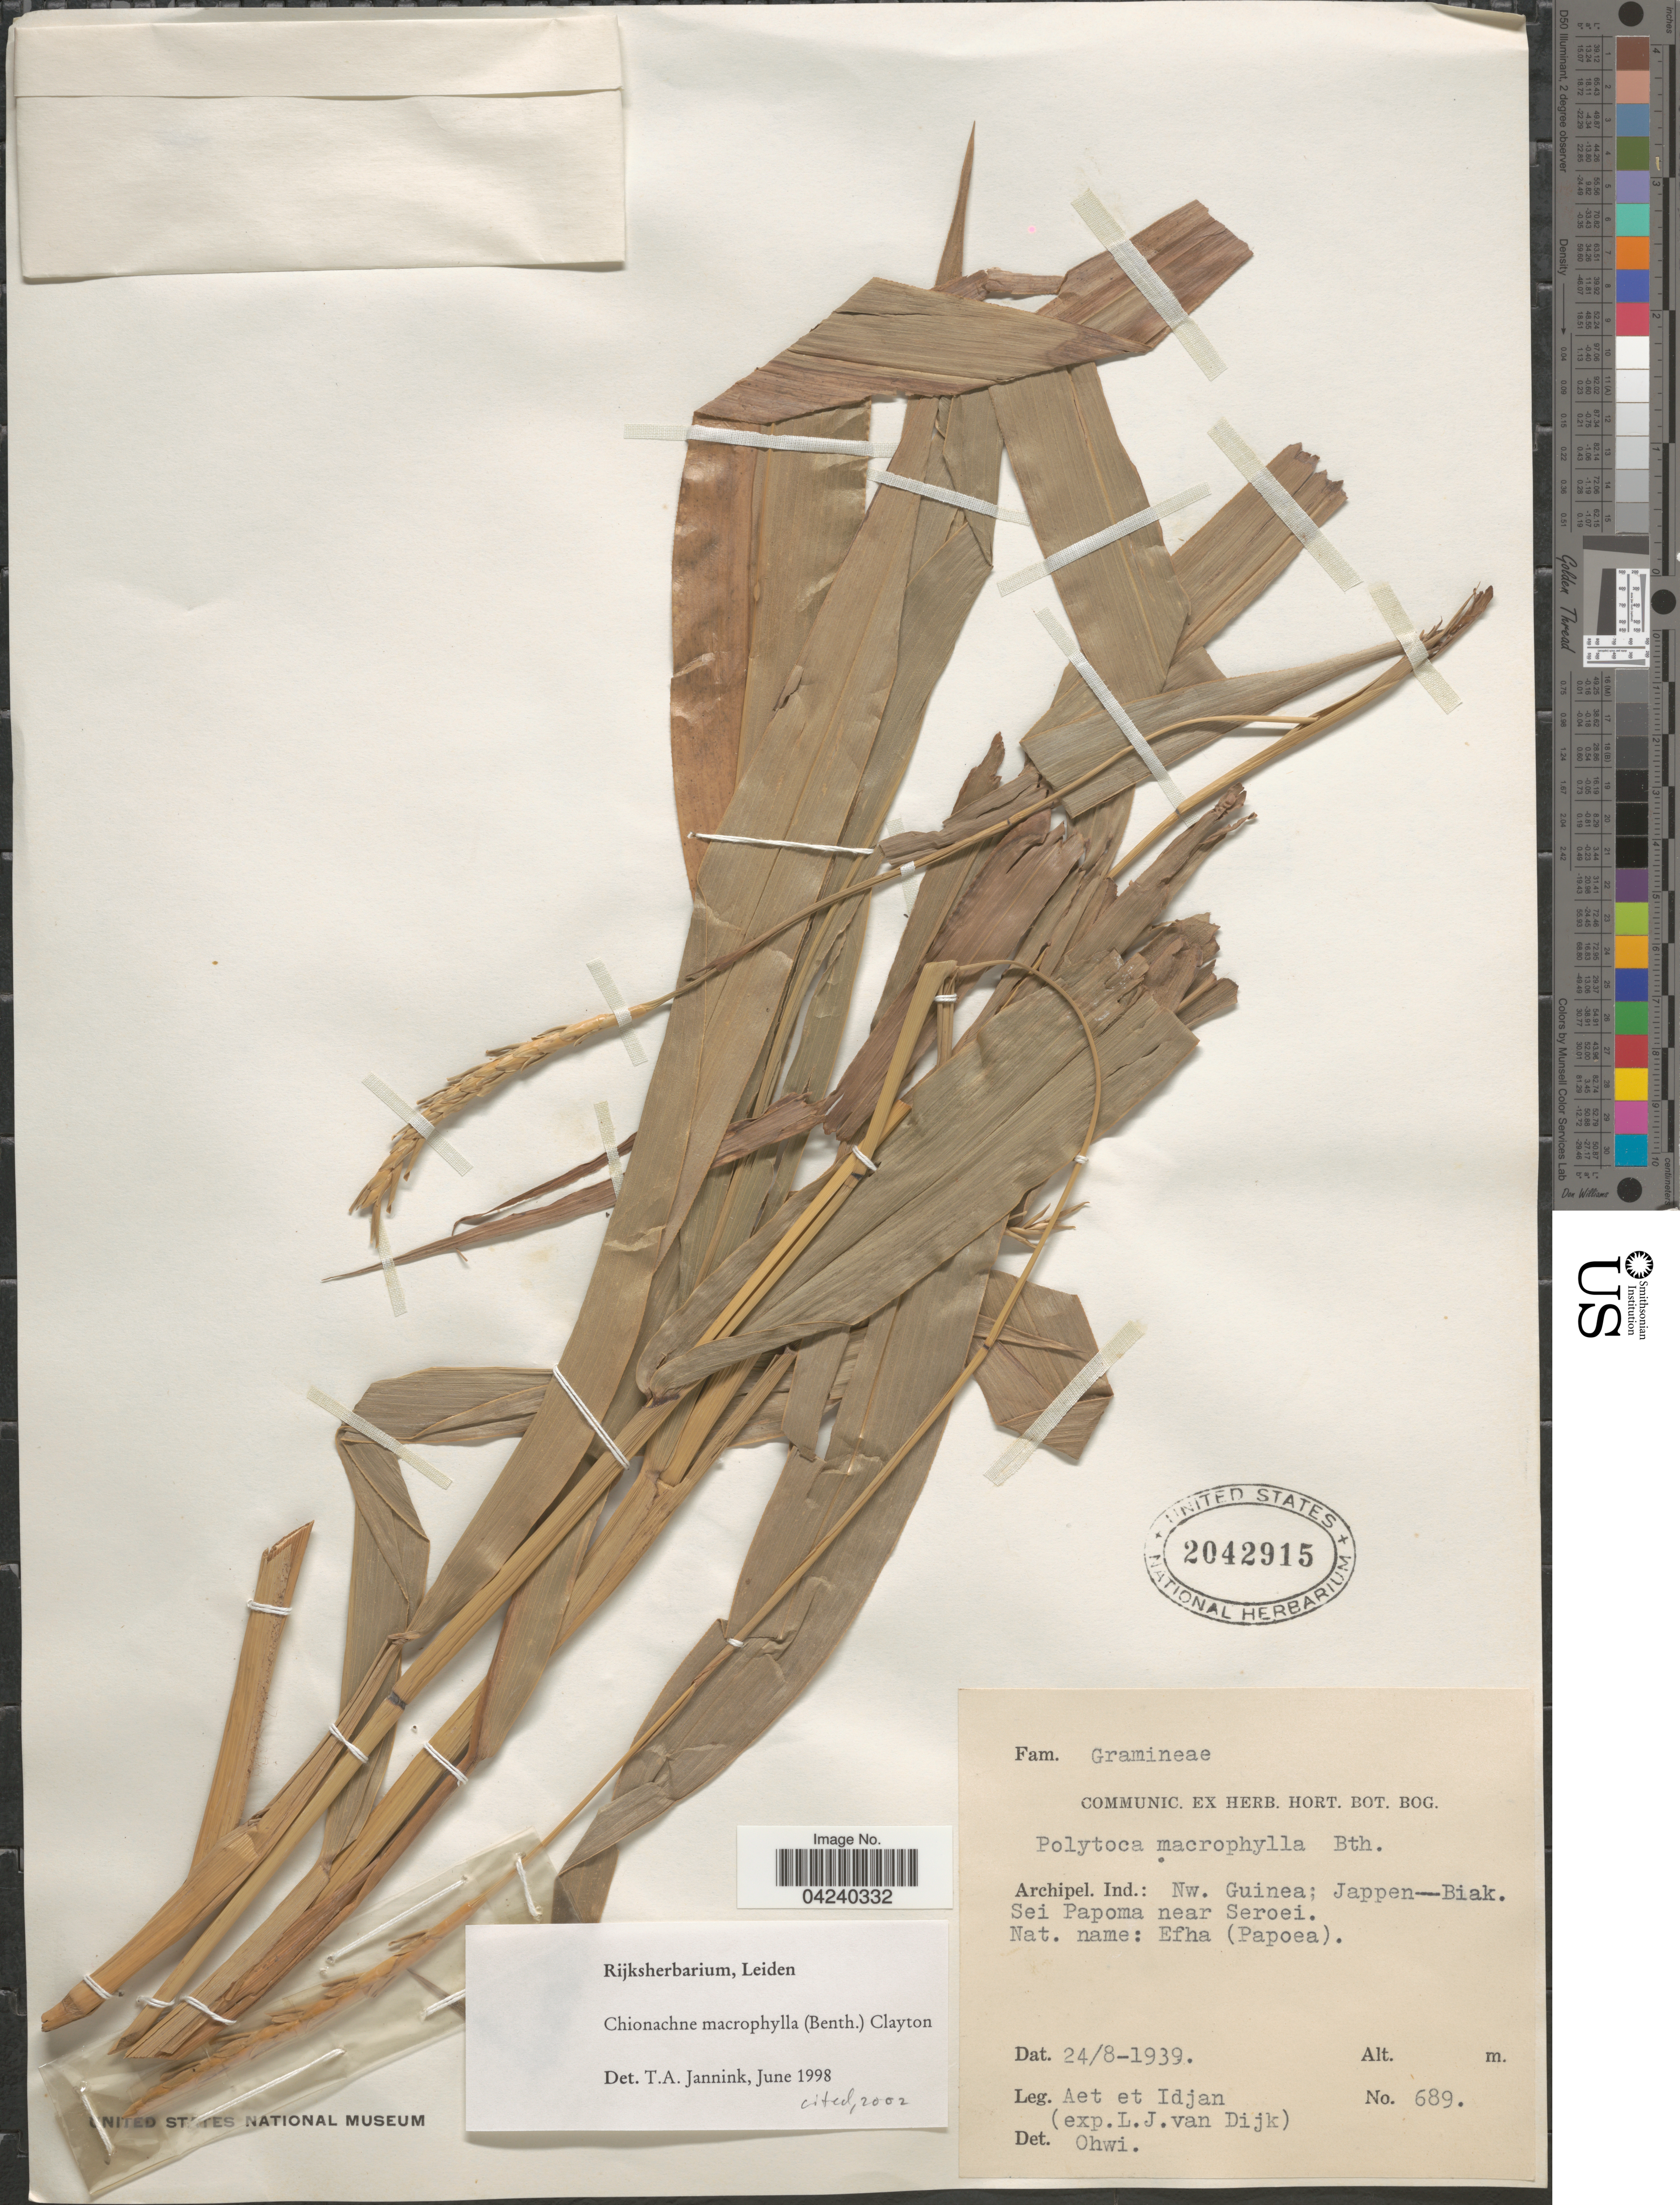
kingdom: Plantae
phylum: Tracheophyta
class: Liliopsida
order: Poales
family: Poaceae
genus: Chionachne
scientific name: Chionachne macrophylla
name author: (Benth.) Clayton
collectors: -- Aet & -. Idjan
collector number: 689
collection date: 1939-08-24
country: Indonesia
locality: Archipel. Ind.: Nw. Guinea; Jappen-Biak. Sei Papoma near Seroei.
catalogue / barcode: US 2042915